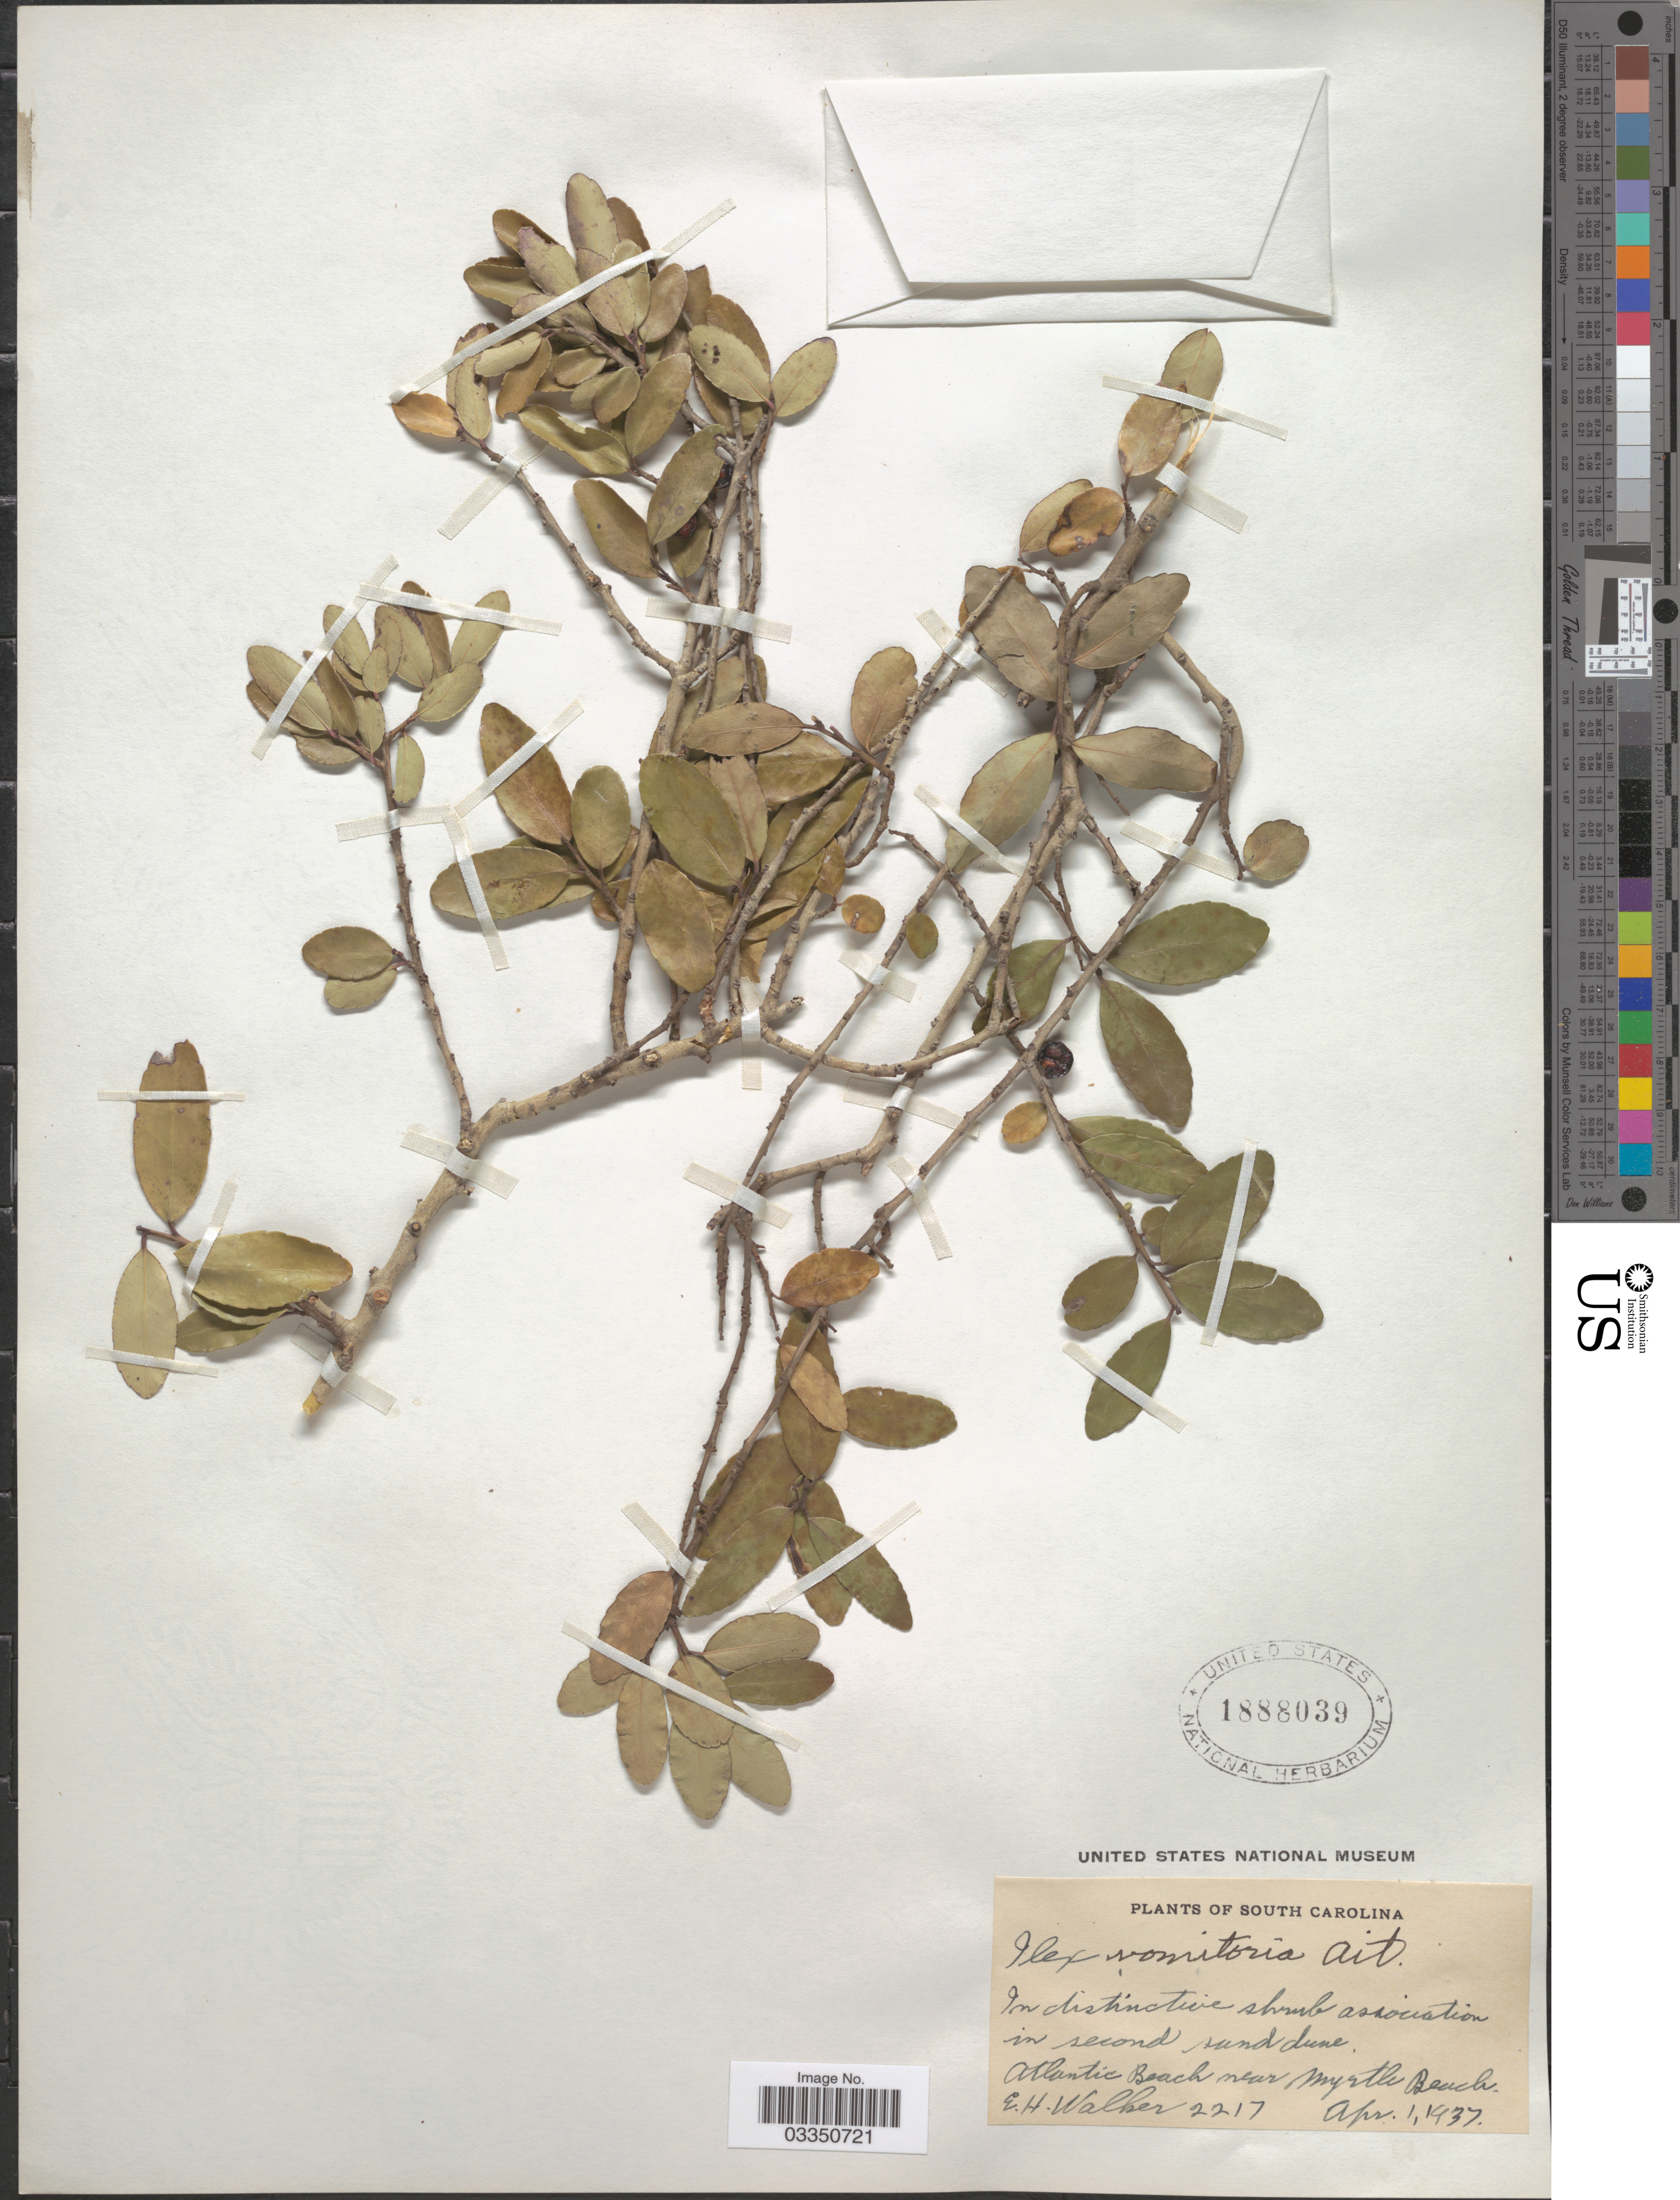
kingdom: Plantae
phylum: Tracheophyta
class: Magnoliopsida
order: Aquifoliales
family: Aquifoliaceae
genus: Ilex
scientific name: Ilex vomitoria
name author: Aiton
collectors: E. H. Walker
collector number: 2217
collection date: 1937-04-01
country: United States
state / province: South Carolina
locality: Atlantic Beach near Myrtle Beach.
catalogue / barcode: US 1888039